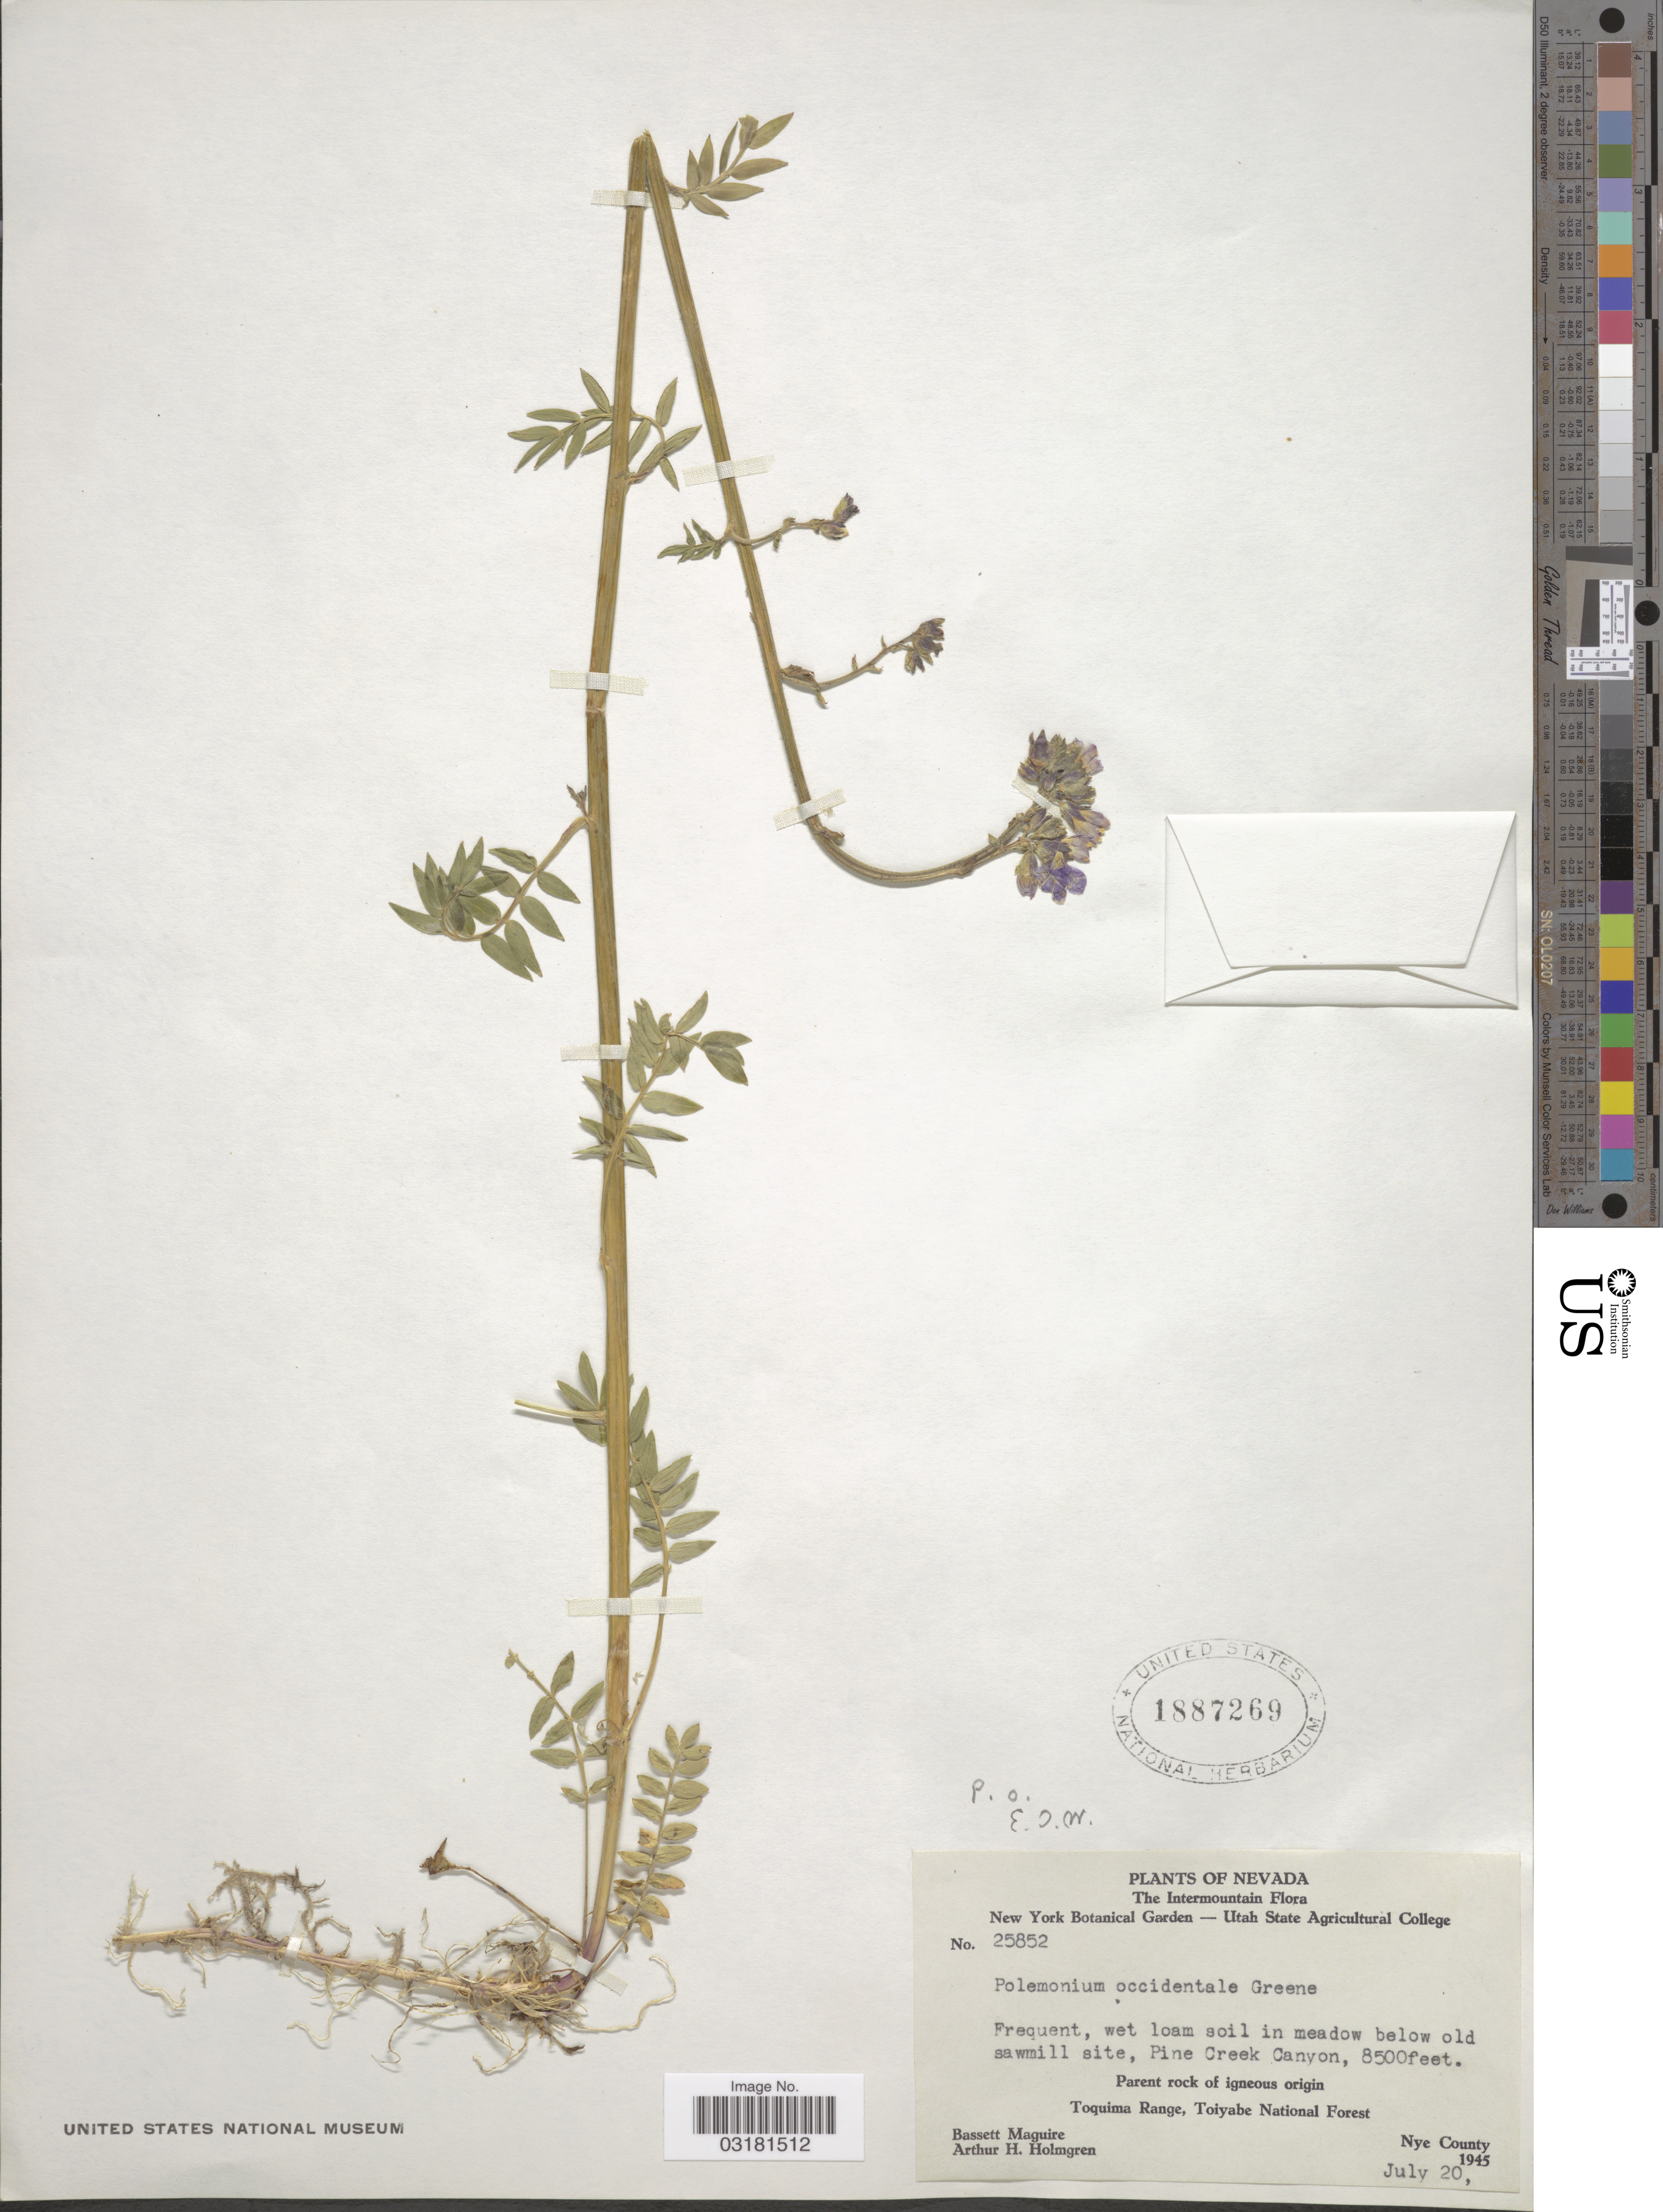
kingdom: Plantae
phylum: Tracheophyta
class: Magnoliopsida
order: Ericales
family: Polemoniaceae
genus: Polemonium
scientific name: Polemonium occidentale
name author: Greene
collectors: B. Maguire & A. H. Holmgren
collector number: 25852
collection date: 1945-07-20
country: United States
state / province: Nevada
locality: The Intermountain Flora, Frequent, wet loam soil in meadow below old sawmill site, Pine Creek Canyon, Toquima Range, Toiyabe National Forest, Nye County.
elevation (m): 2591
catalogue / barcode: US 1887269